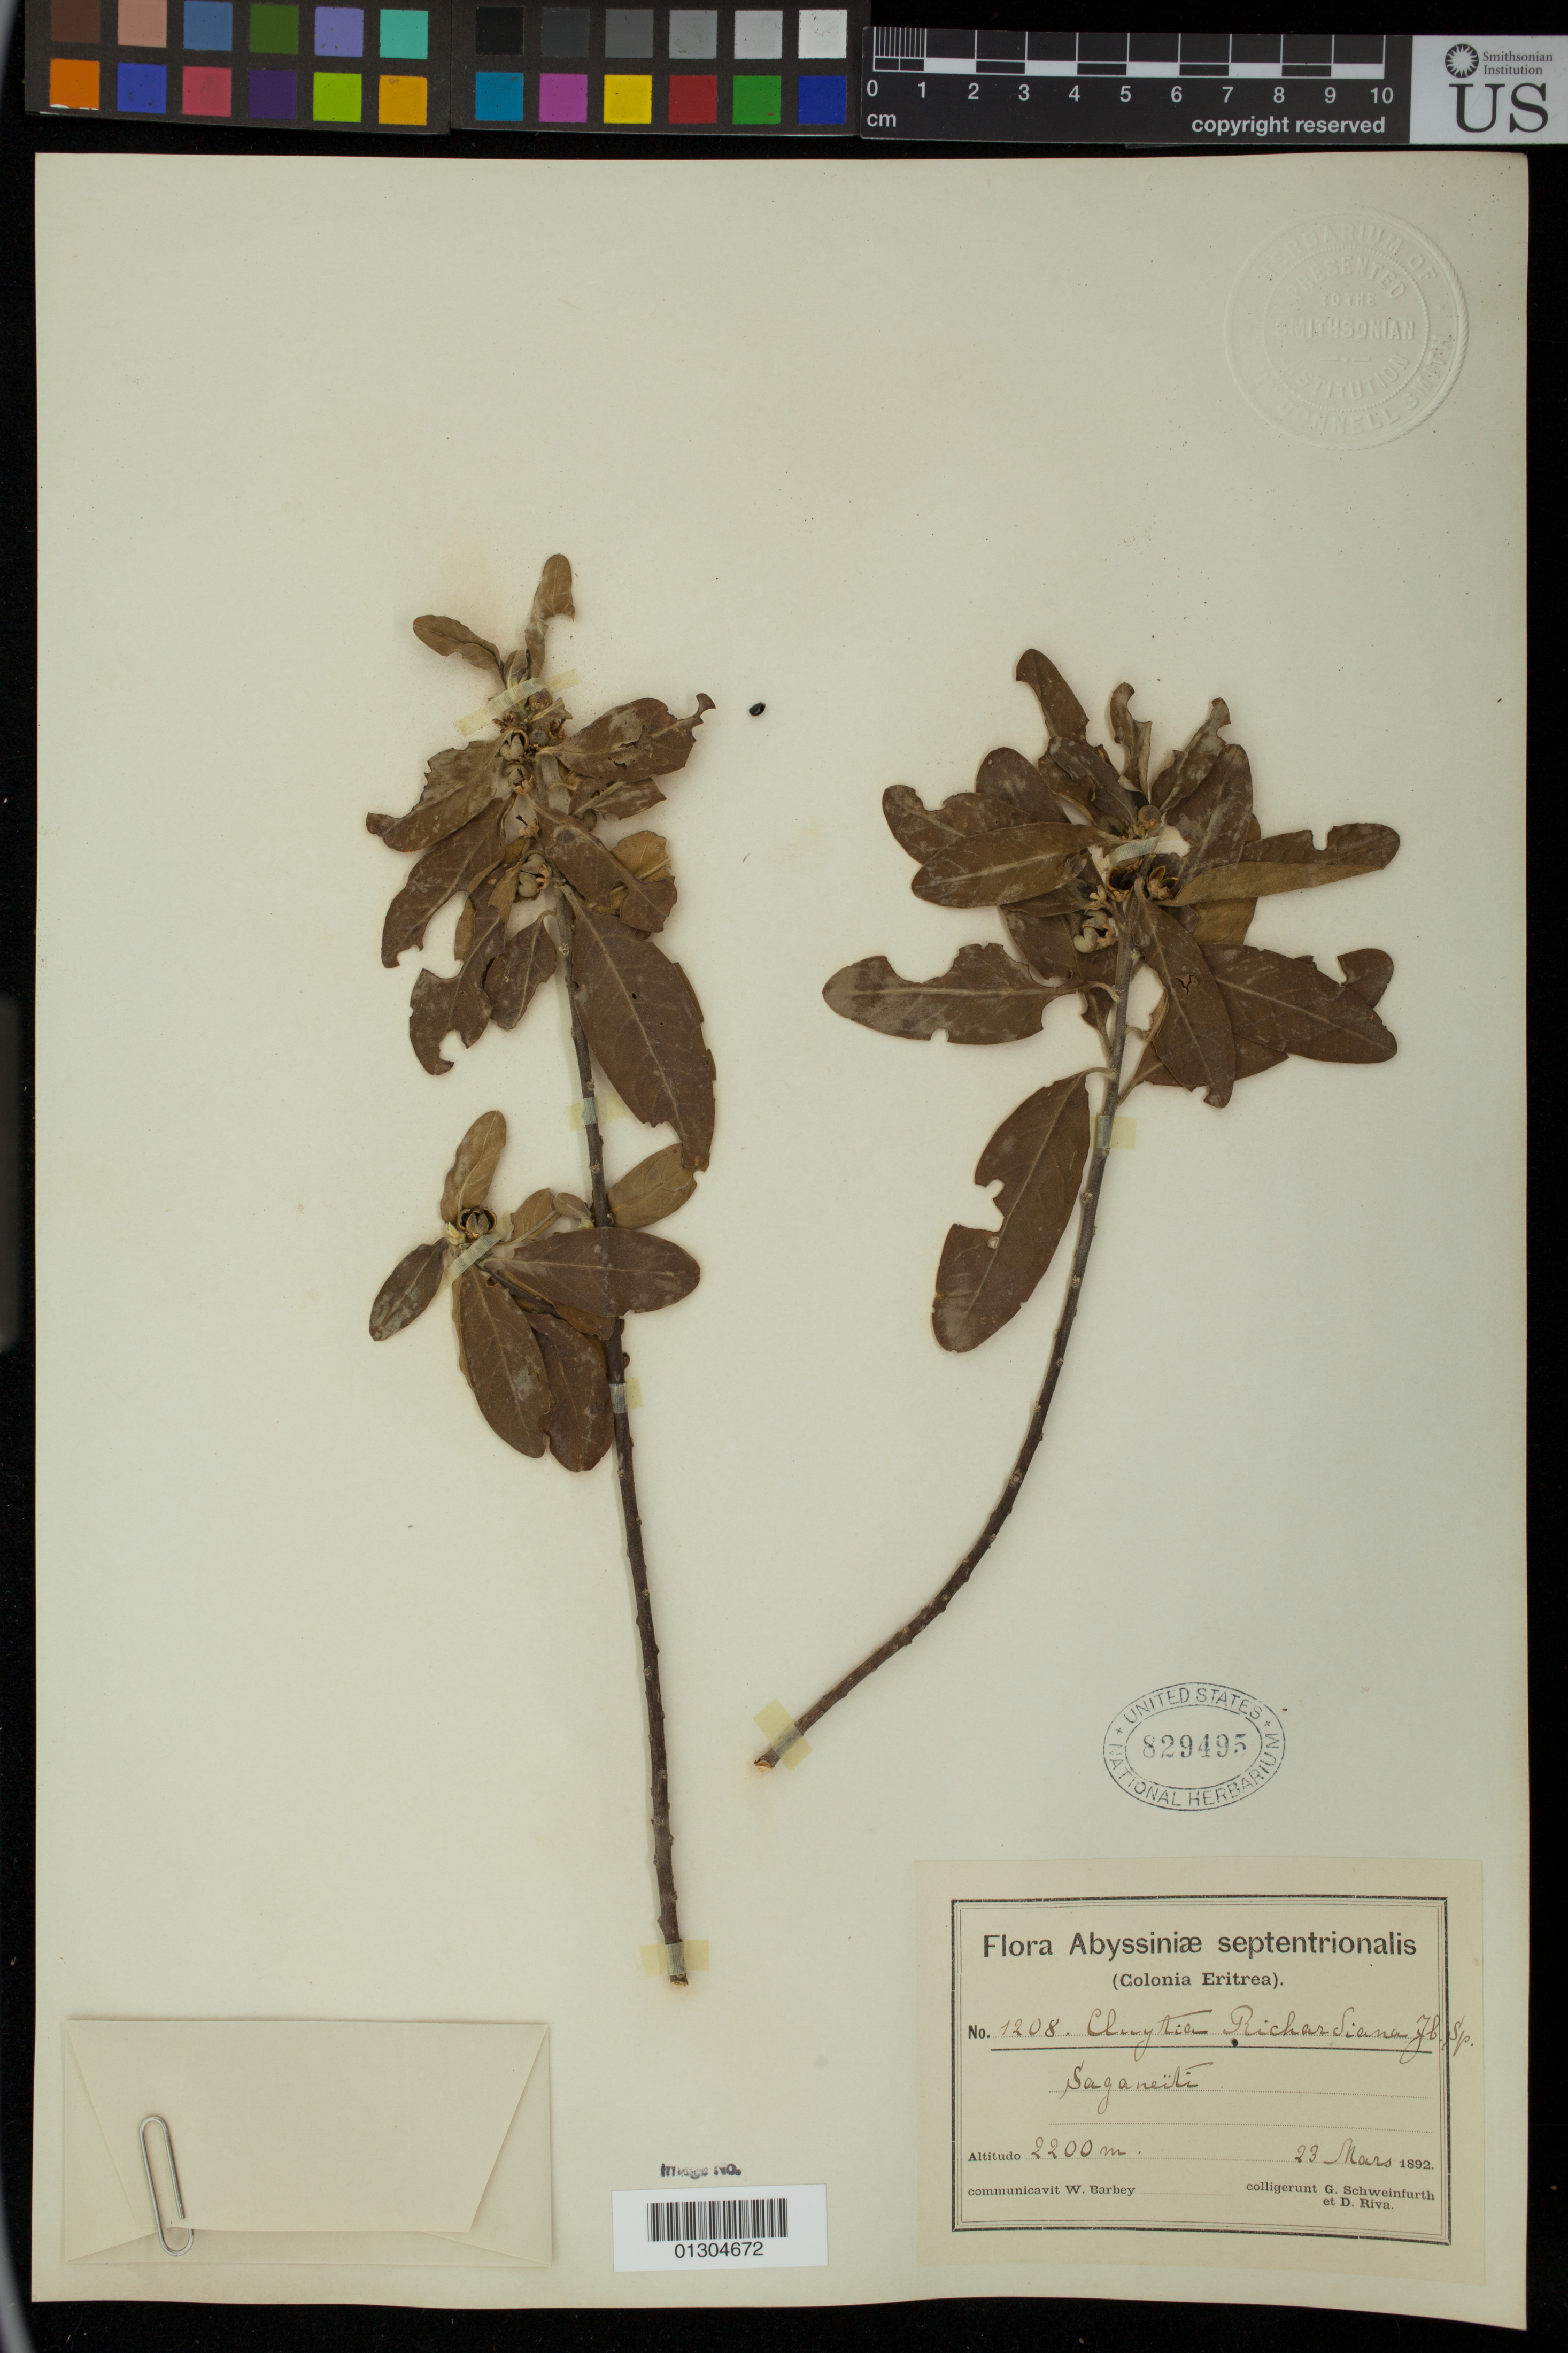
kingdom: Plantae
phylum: Tracheophyta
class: Magnoliopsida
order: Malpighiales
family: Peraceae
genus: Clutia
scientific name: Clutia richardiana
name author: Müll. Arg.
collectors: G. A. Schweinfurth & D. Riva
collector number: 1208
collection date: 1892-03-23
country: Eritrea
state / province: Debub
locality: Saganeiti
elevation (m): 2200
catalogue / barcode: US 829495